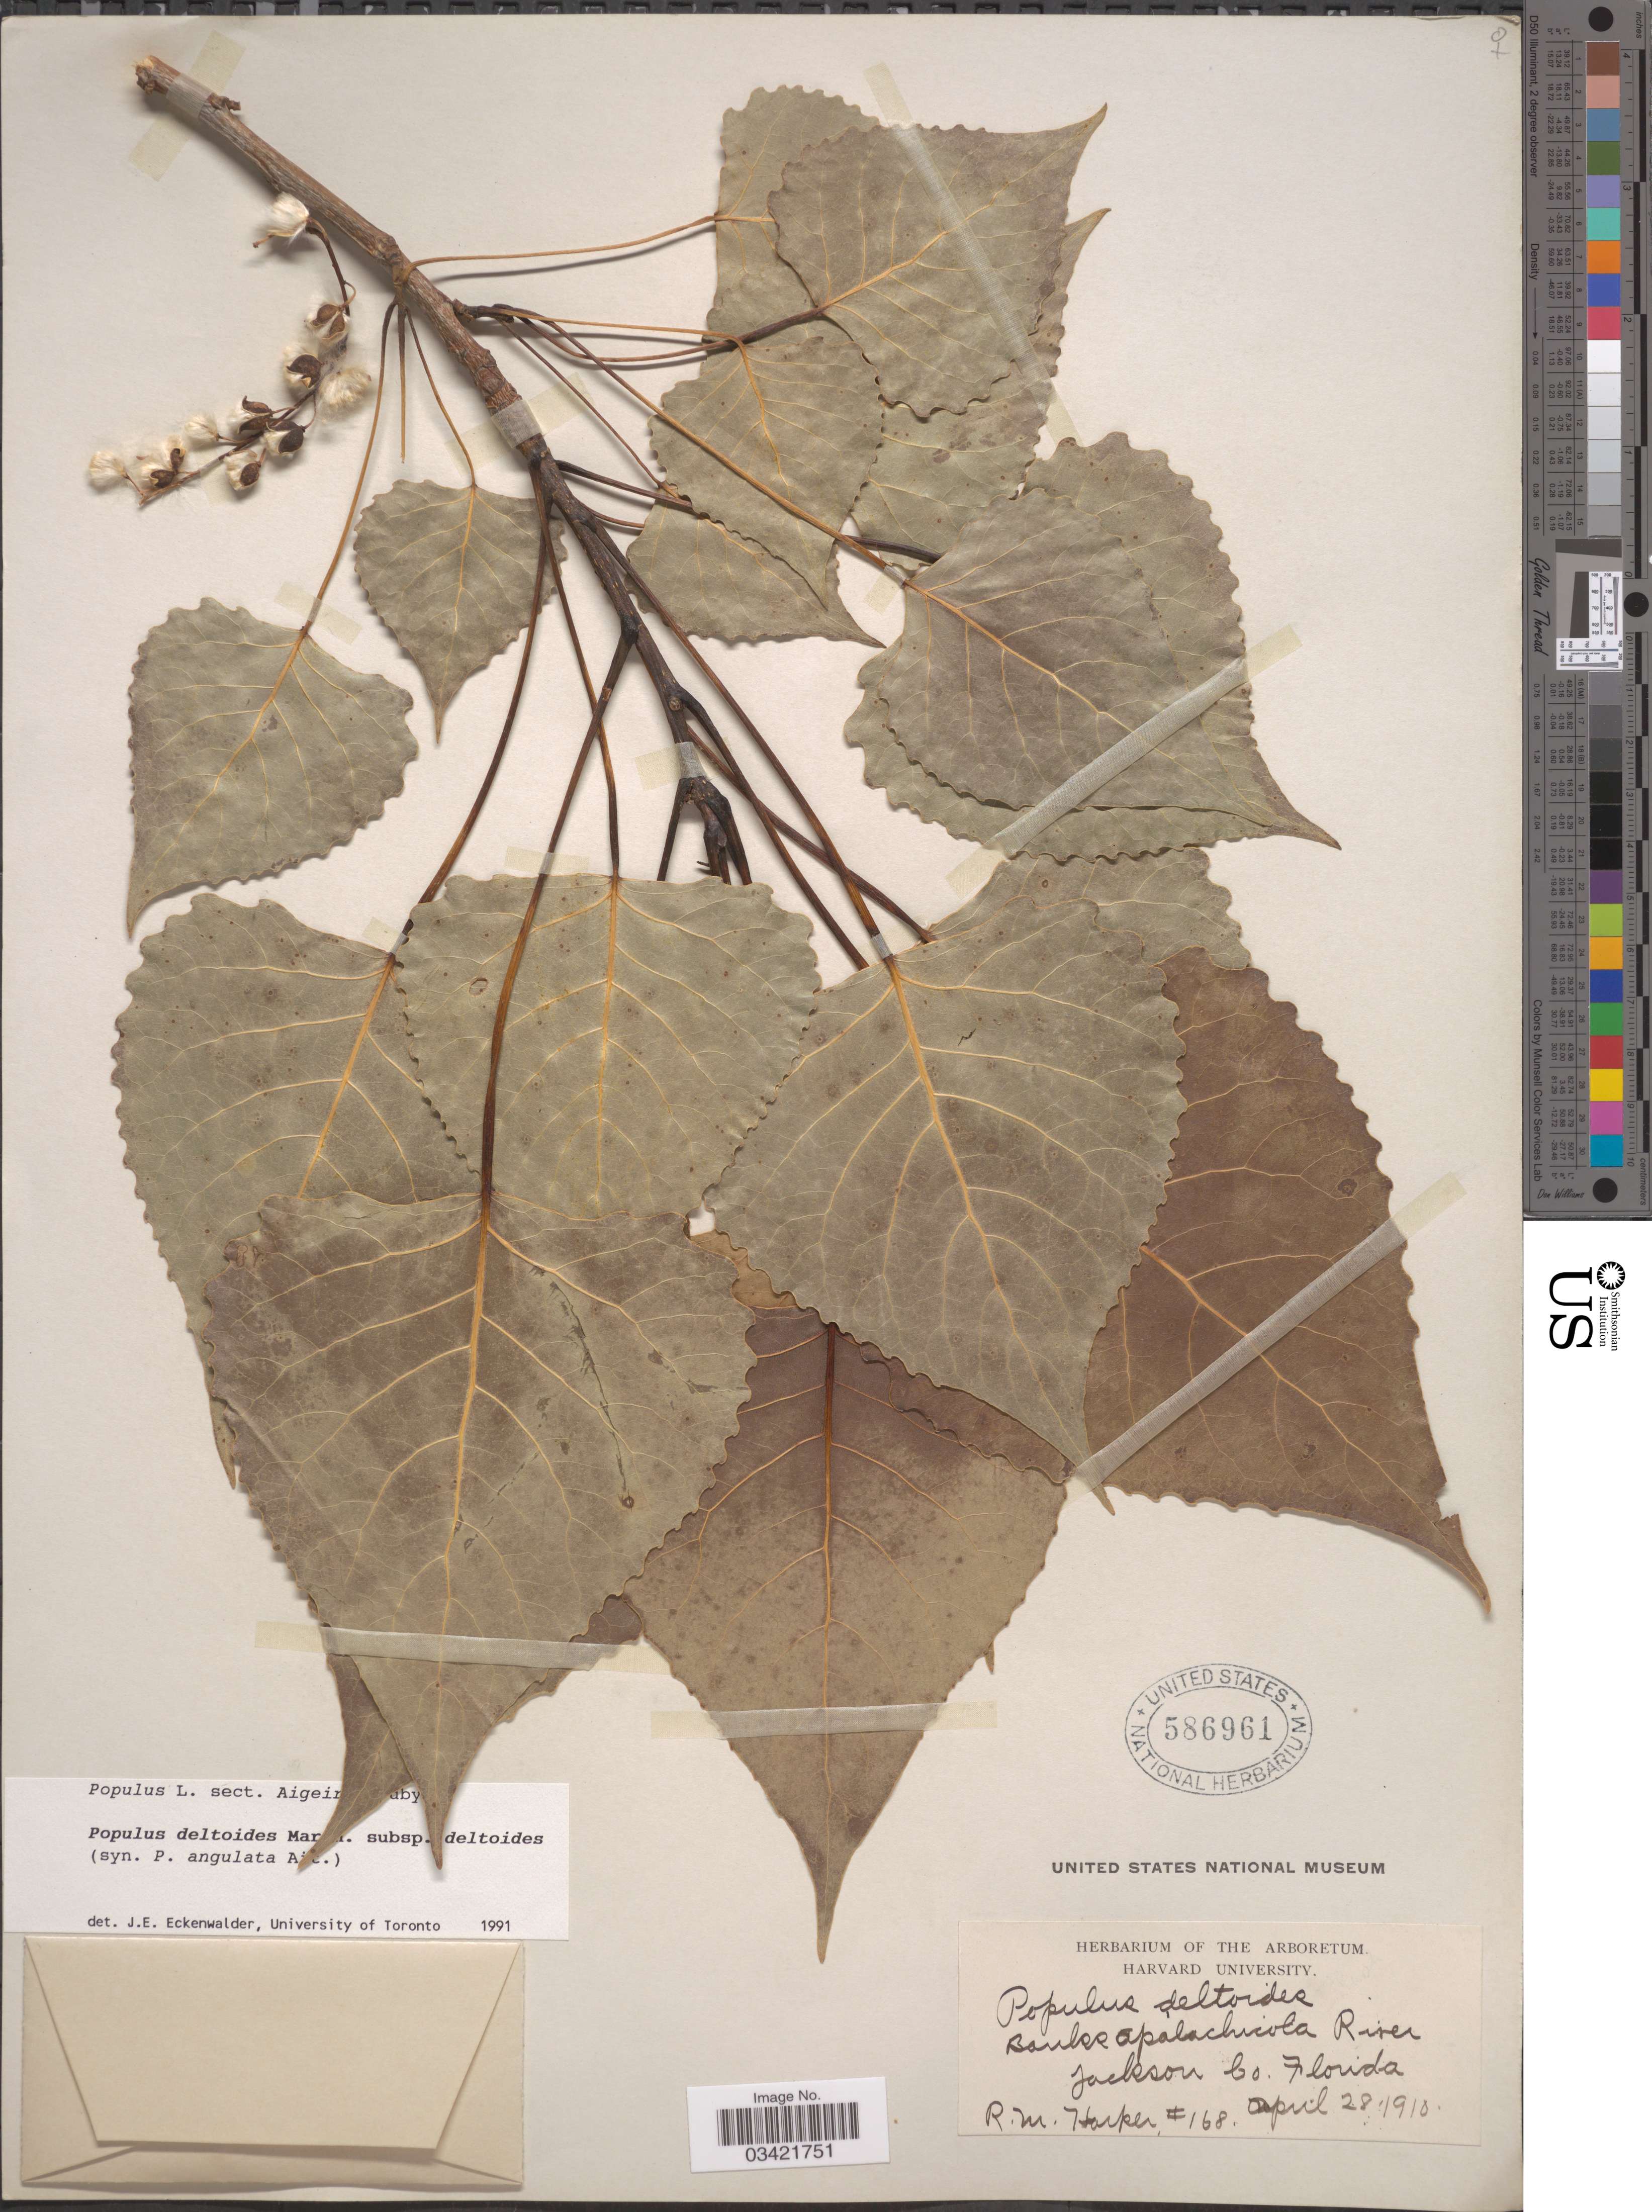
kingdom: Plantae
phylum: Tracheophyta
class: Magnoliopsida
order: Malpighiales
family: Salicaceae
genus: Populus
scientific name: Populus deltoides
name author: W. Bartram ex Marshall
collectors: R. Harper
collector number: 168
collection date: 1910-04-28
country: United States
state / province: Florida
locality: Banks Apalachicola River, Jackson Co.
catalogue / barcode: US 586961